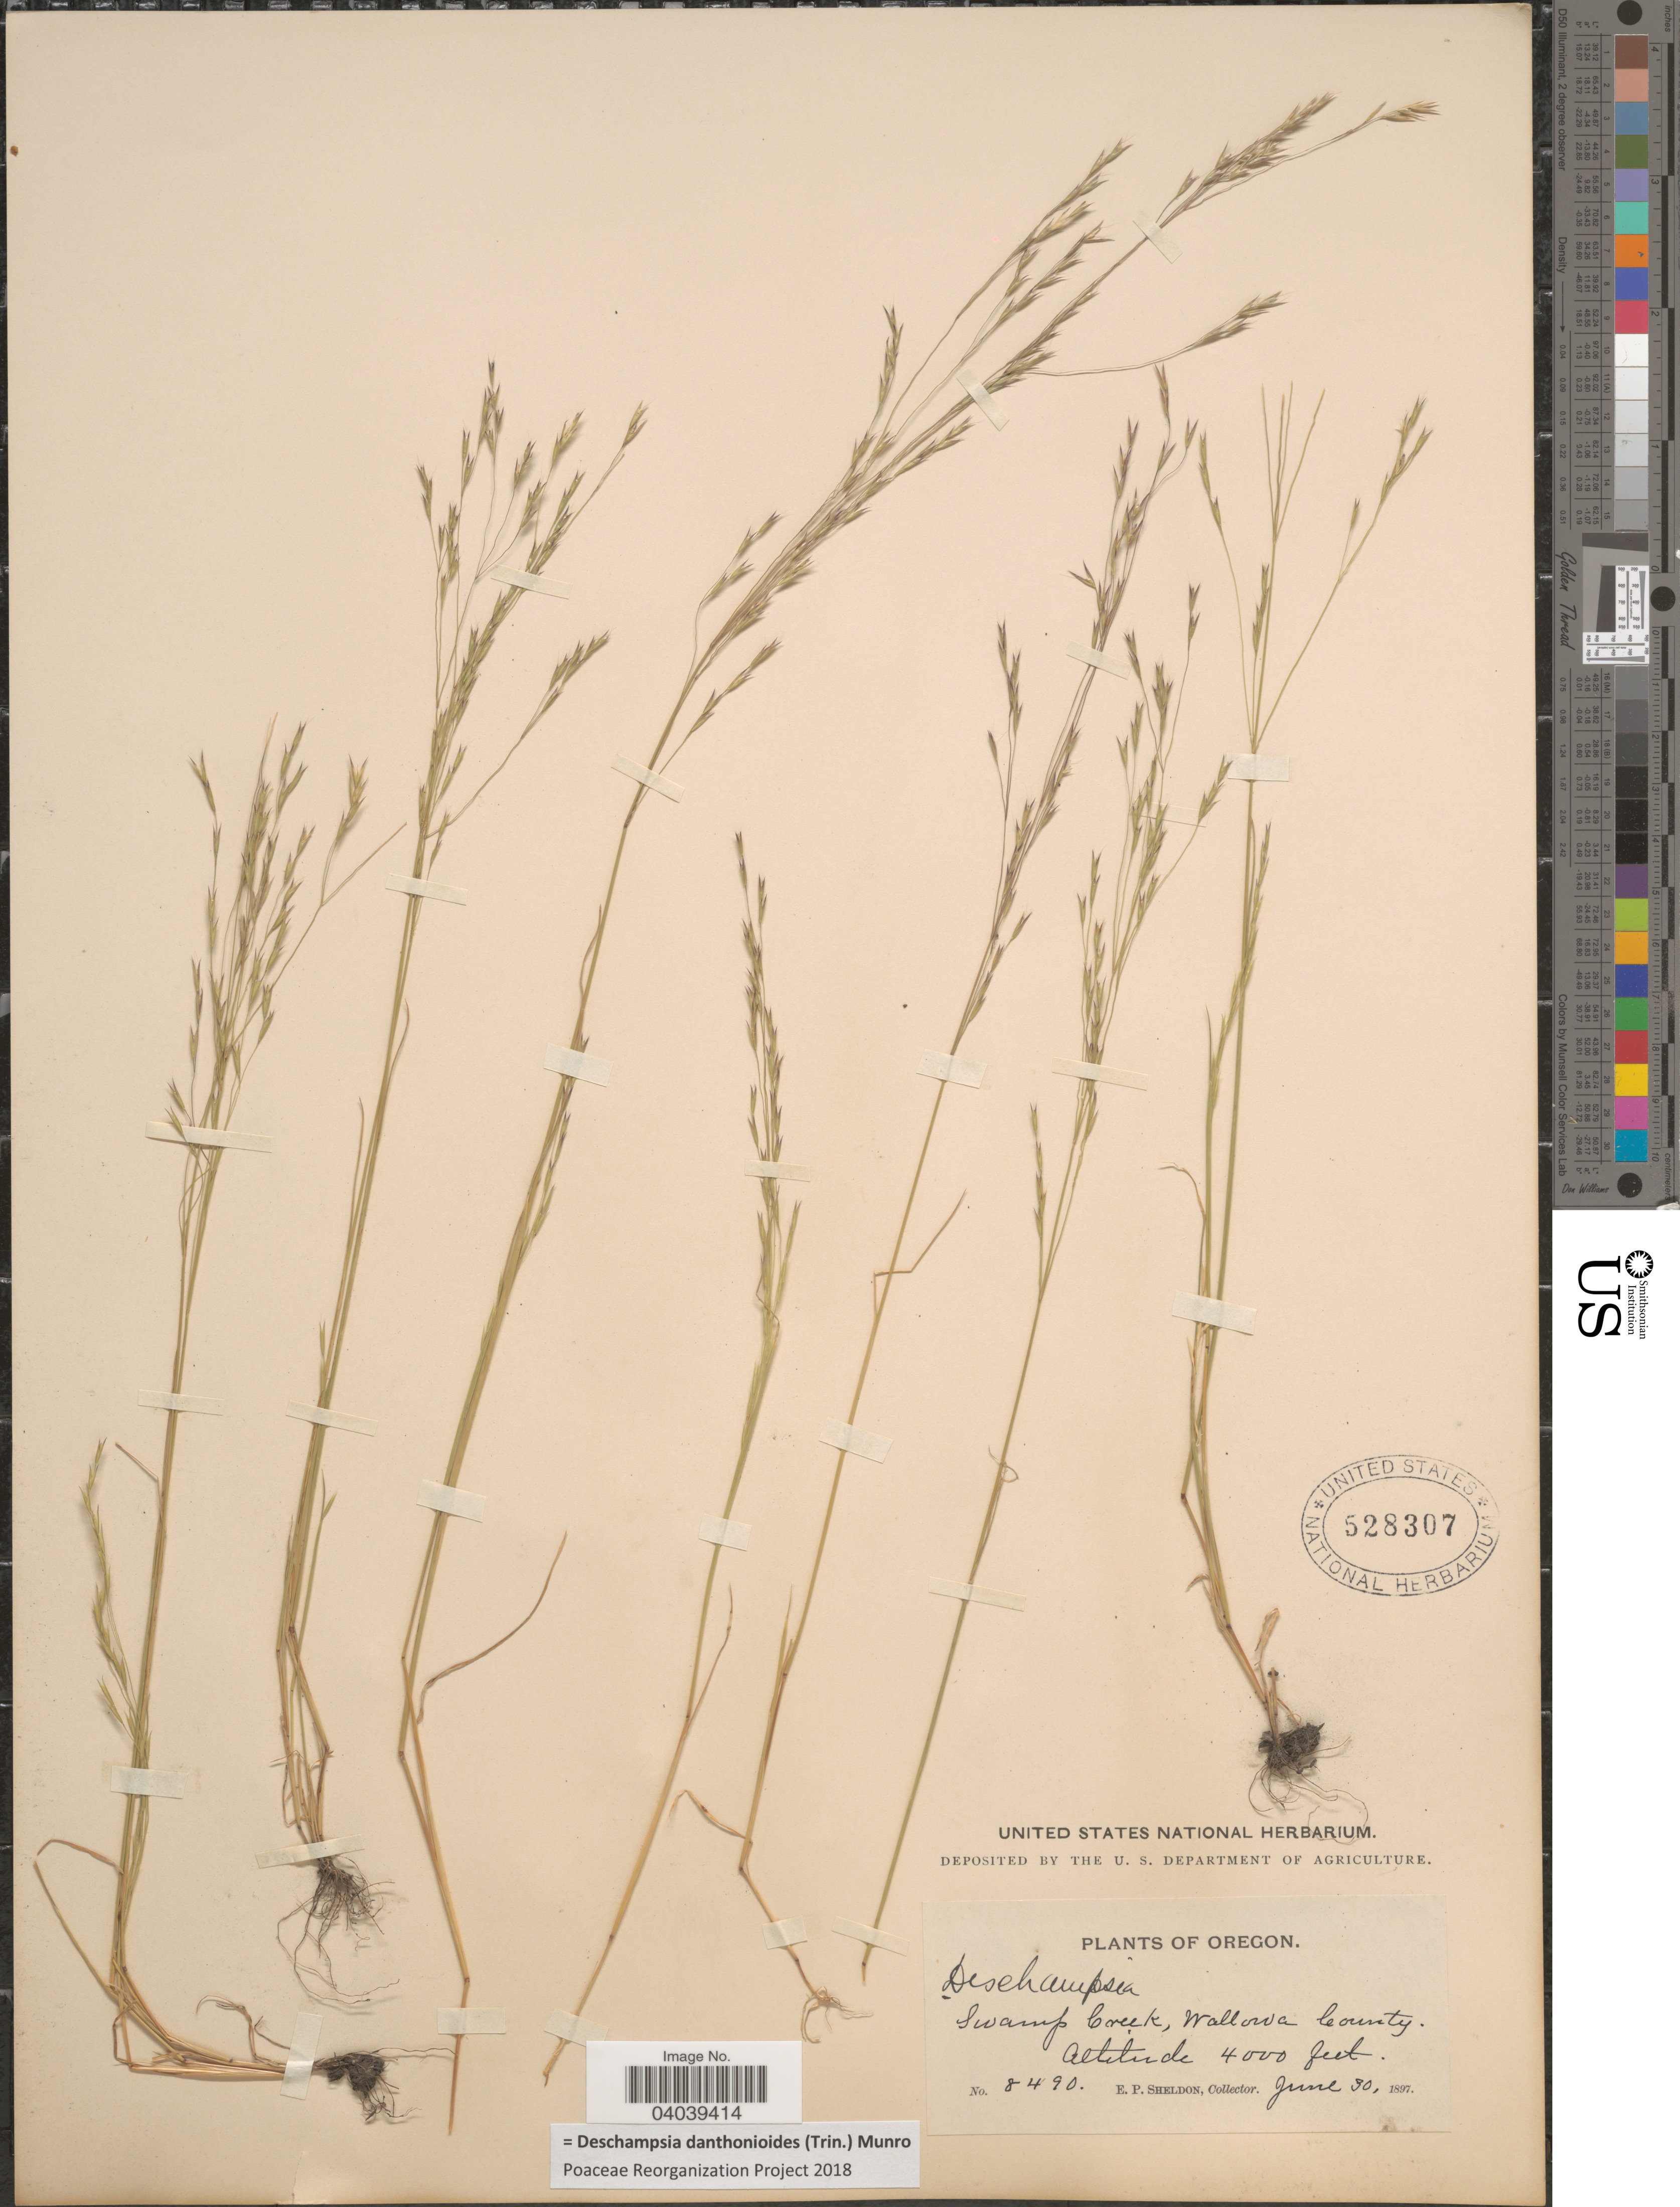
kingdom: Plantae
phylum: Tracheophyta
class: Liliopsida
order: Poales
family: Poaceae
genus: Deschampsia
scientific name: Deschampsia danthonioides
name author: (Trin.) Munro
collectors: E. P. Sheldon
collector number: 8490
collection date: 1897-06-30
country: United States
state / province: Oregon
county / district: Wallowa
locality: Swamp Creek, Wallowa County.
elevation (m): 1219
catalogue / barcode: US 528307